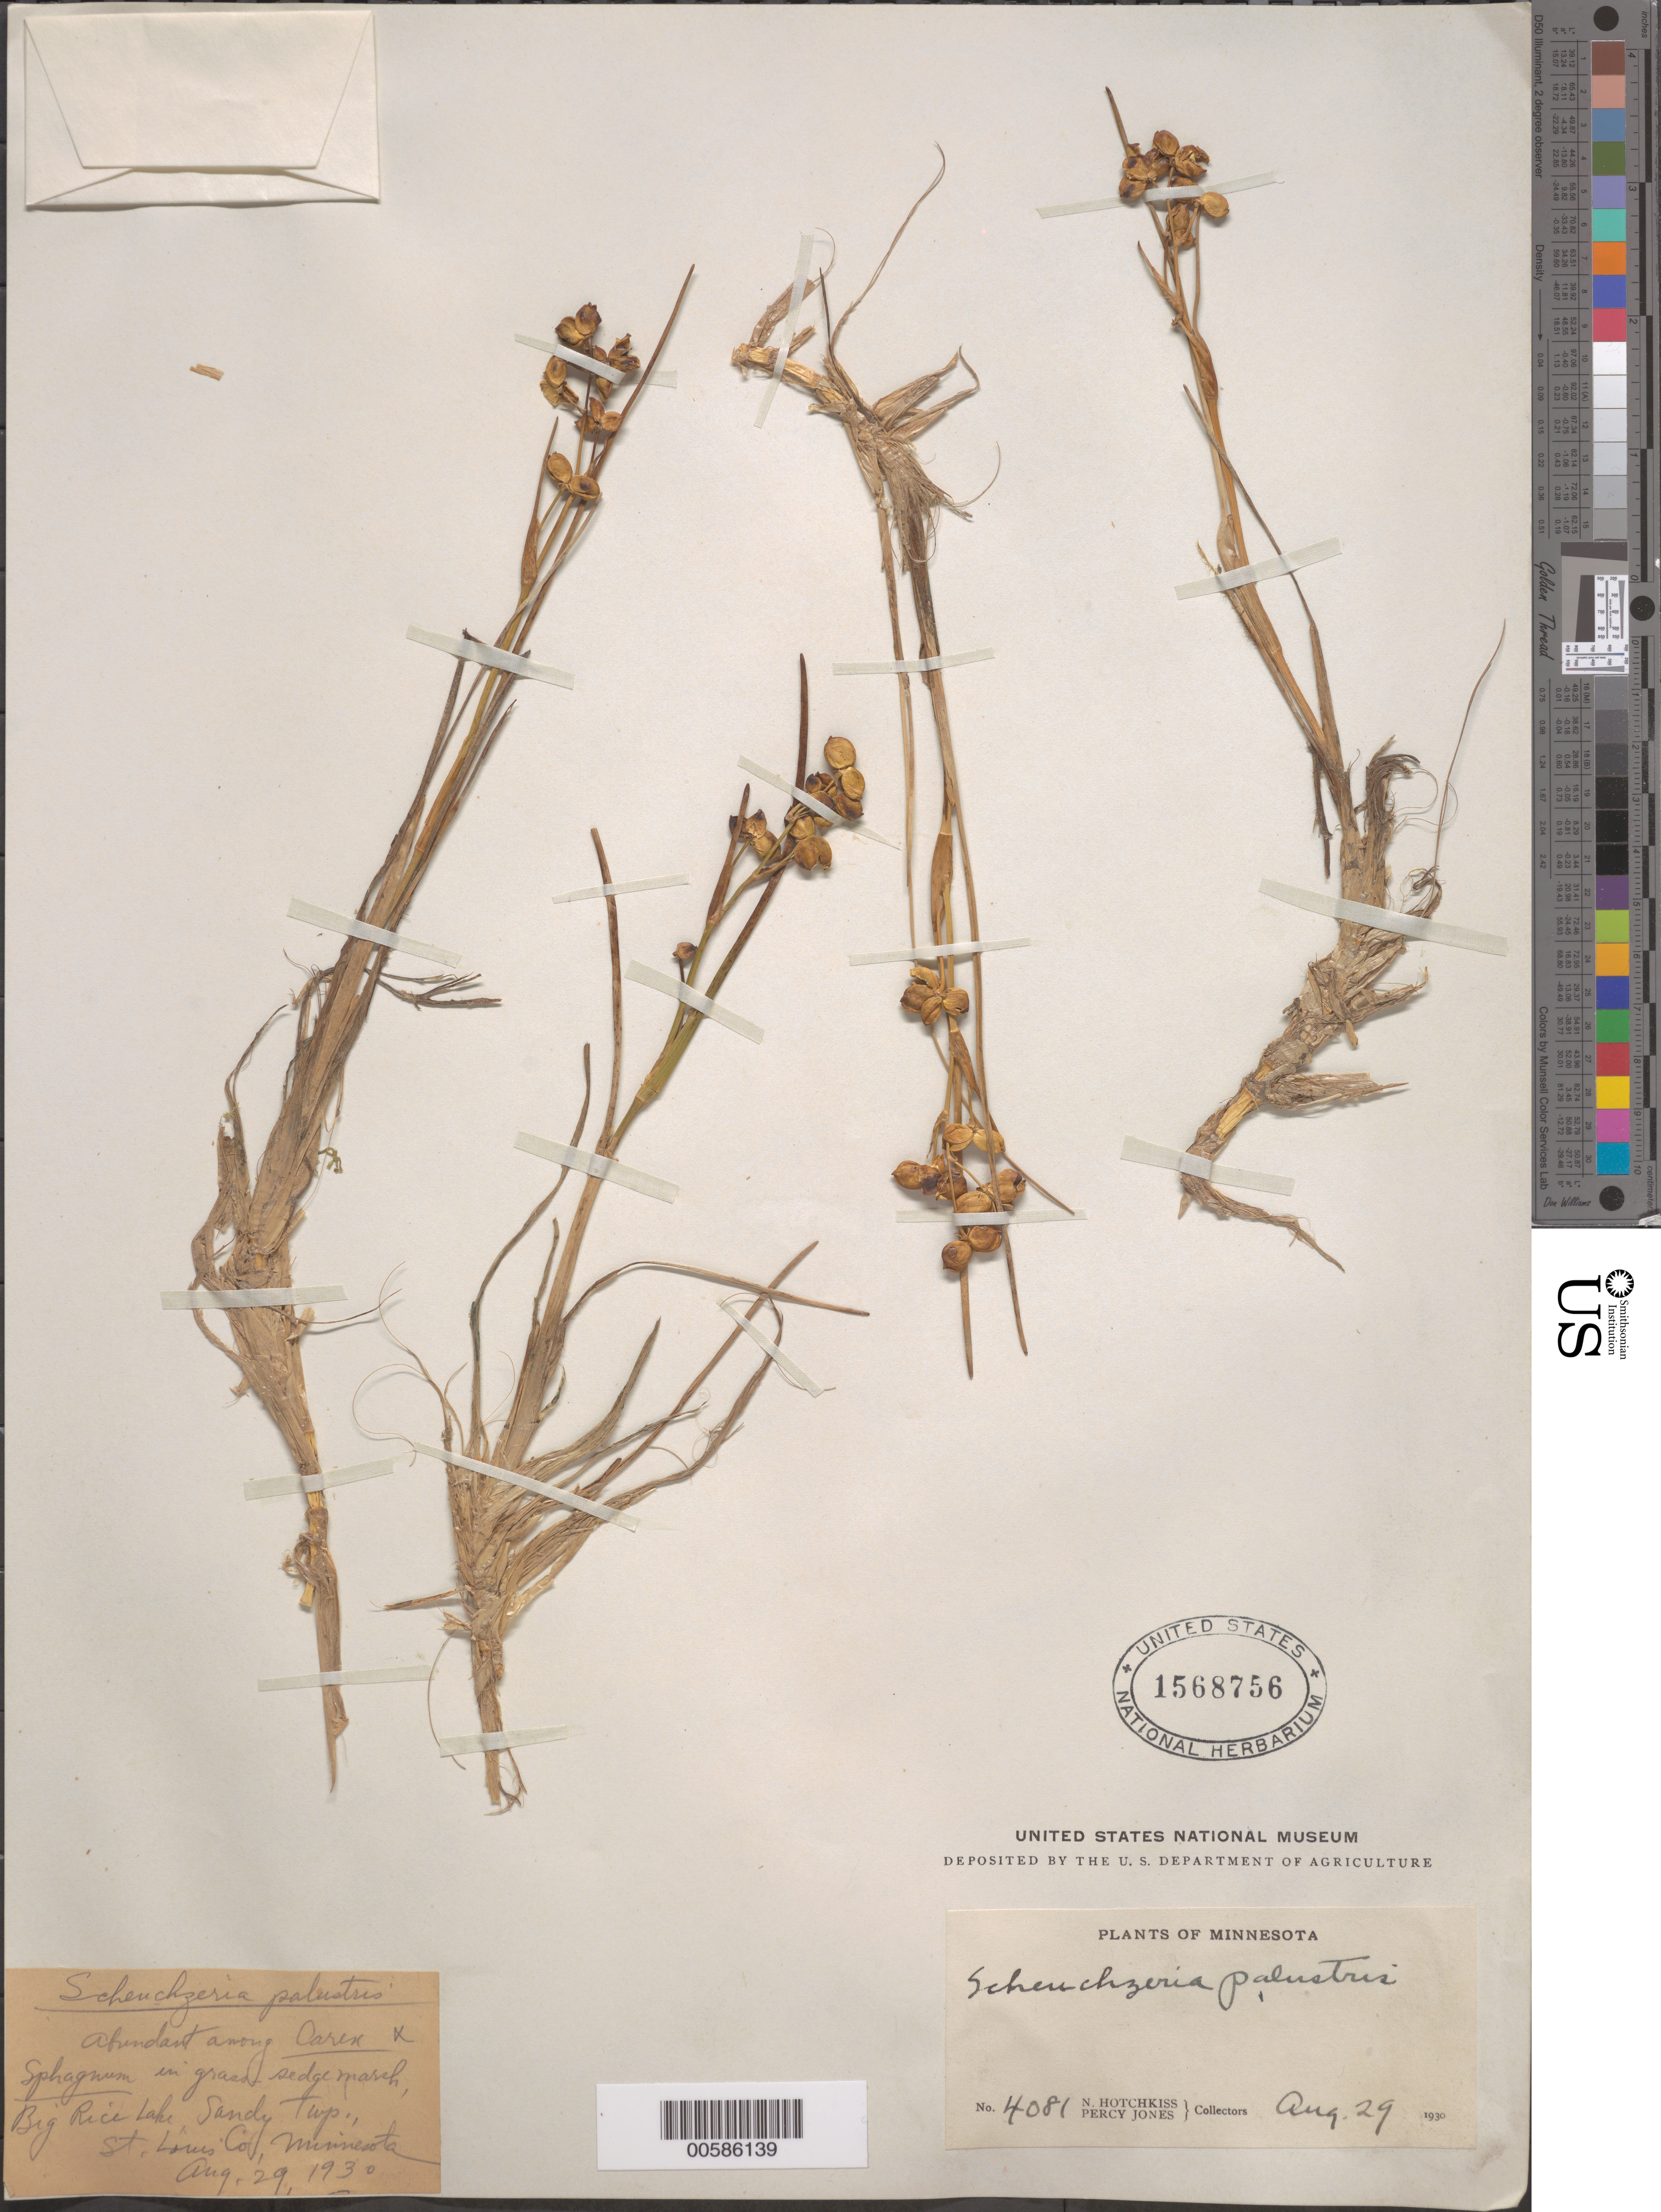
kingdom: Plantae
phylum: Tracheophyta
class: Liliopsida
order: Alismatales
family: Scheuchzeriaceae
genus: Scheuchzeria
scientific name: Scheuchzeria palustris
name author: L.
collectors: N. Hotchkiss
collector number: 4081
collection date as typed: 29 Aug 1930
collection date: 1930-08-29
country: United States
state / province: Minnesota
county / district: Saint Louis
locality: Big Rice Lake, Sandy Twp.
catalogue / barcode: US 1568756